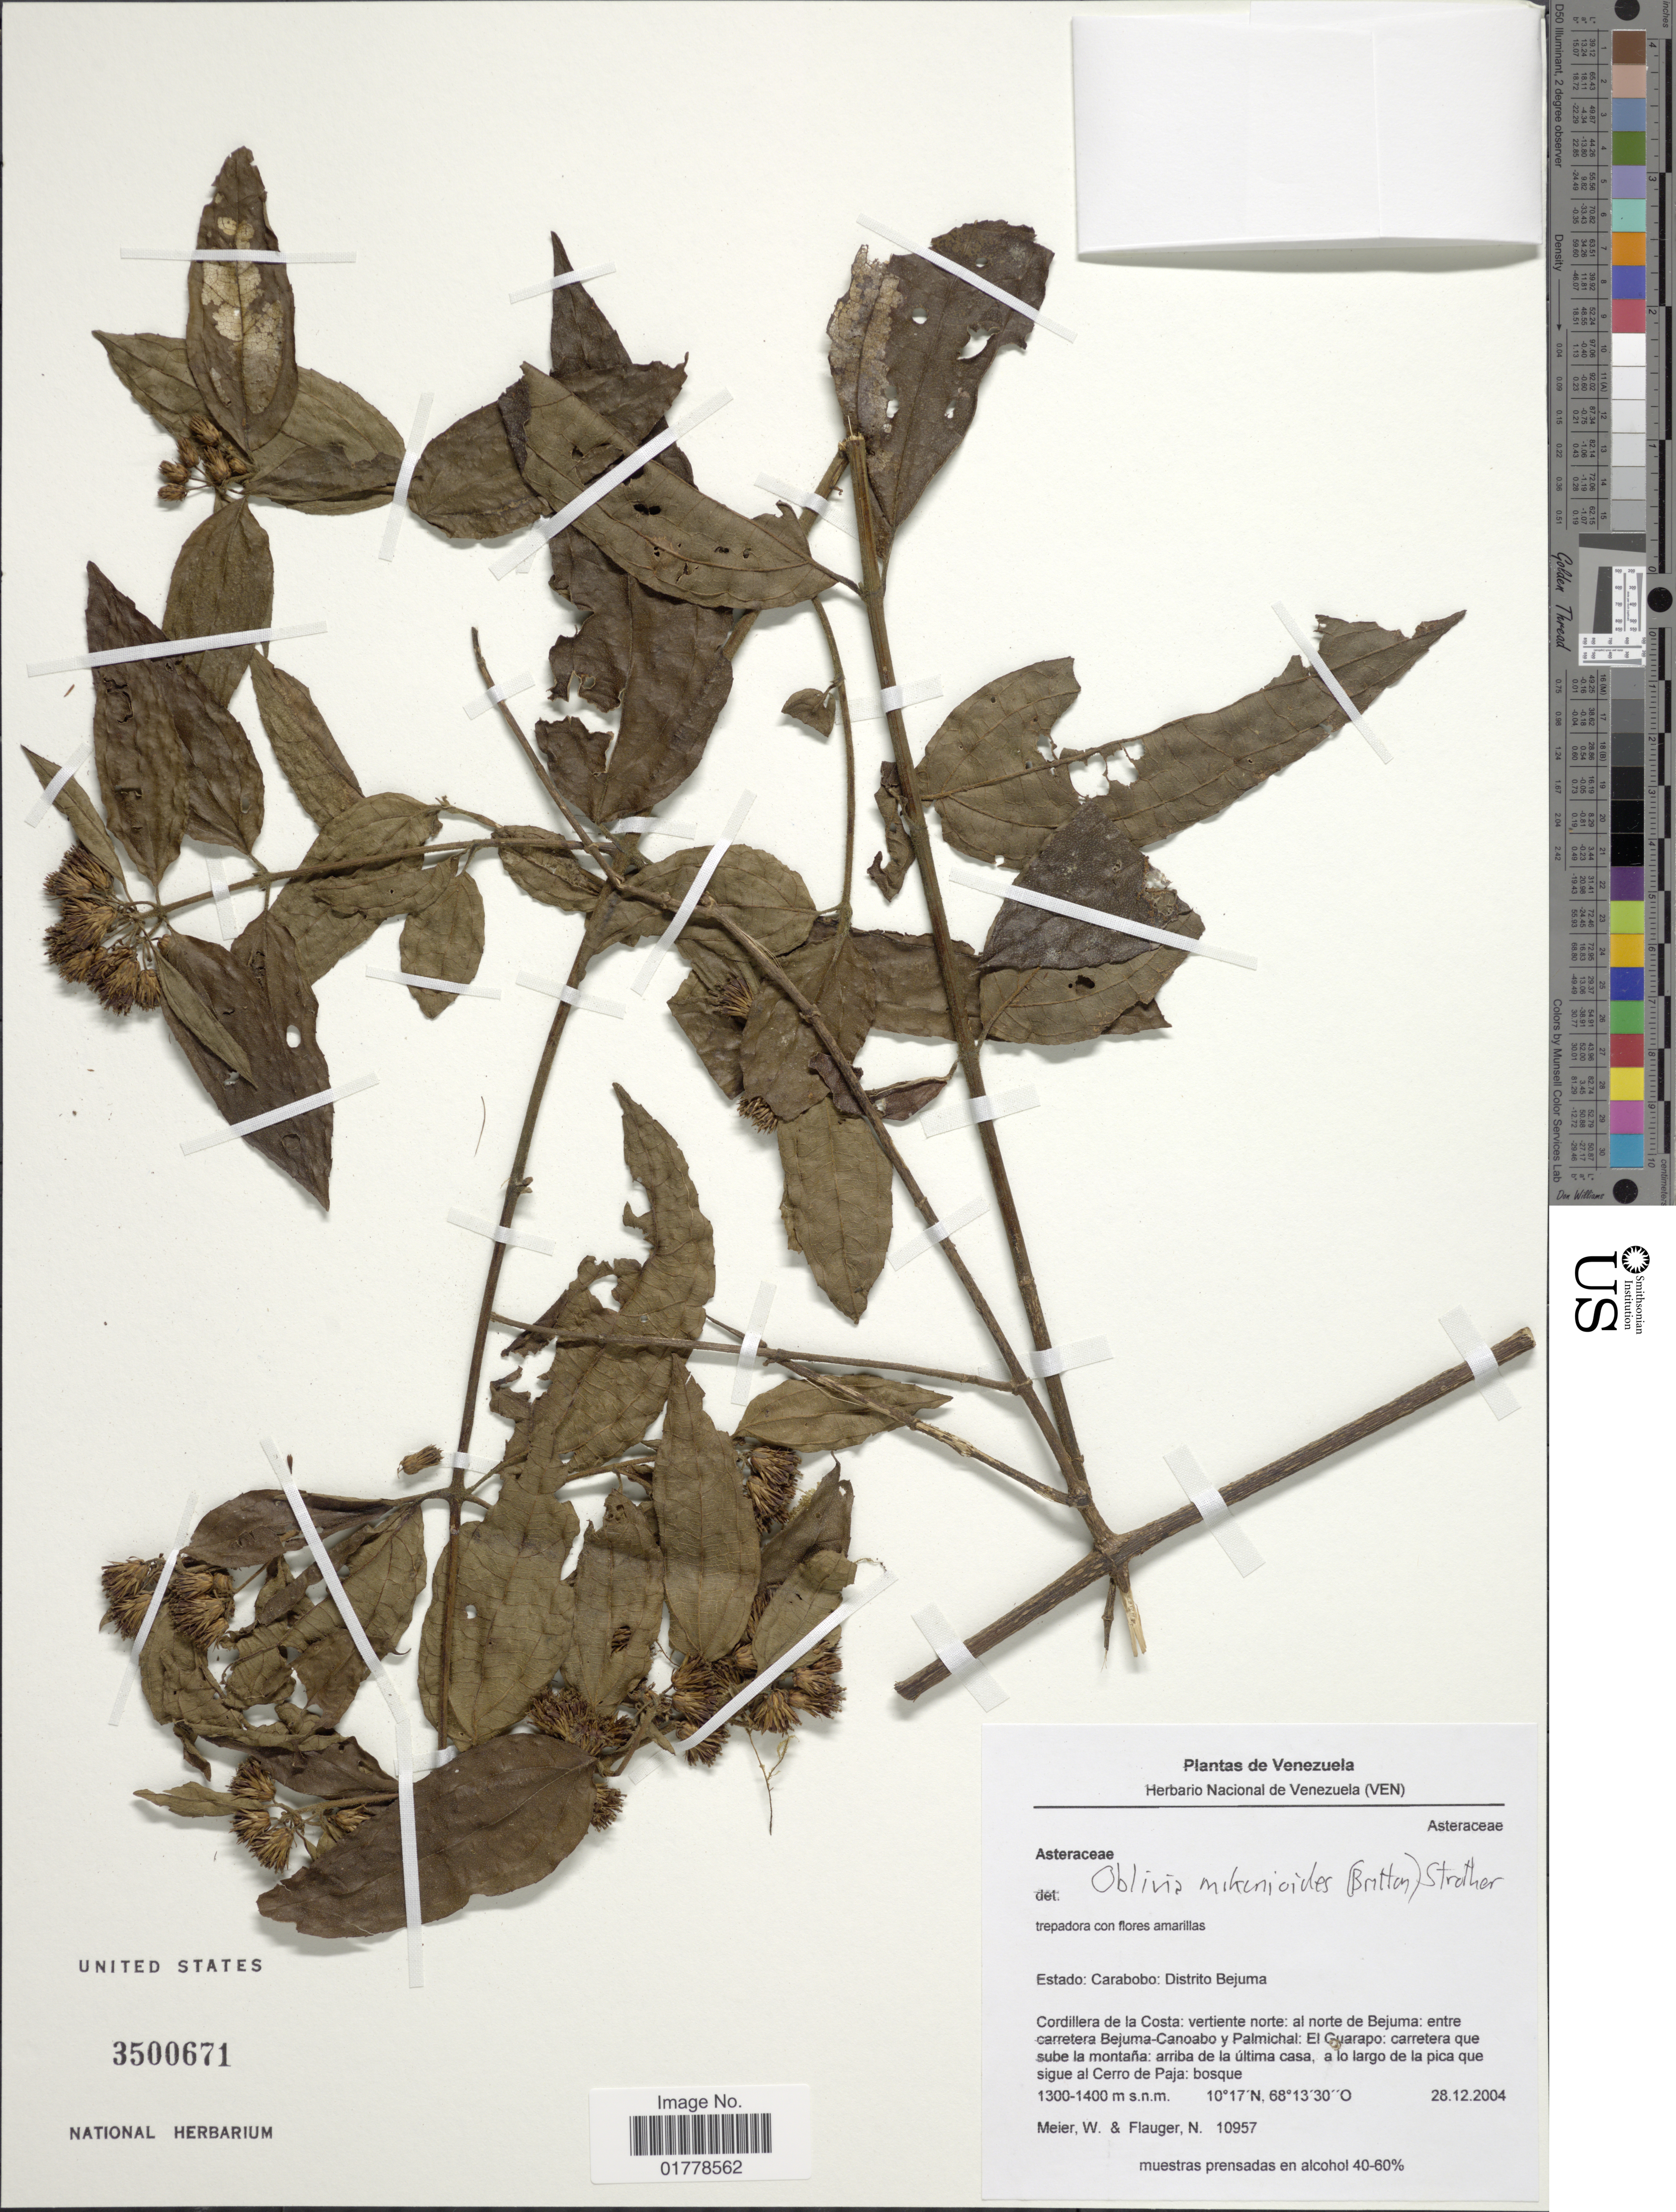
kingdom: Plantae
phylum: Tracheophyta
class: Magnoliopsida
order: Asterales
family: Asteraceae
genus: Oblivia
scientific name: Oblivia mikanioides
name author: (Britton) Strother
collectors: W. Meier & N. Flauger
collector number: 10957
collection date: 2004-12-28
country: Venezuela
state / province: Carabobo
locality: Estado: Carabobo: Distrito Bejuma. Cordillera de la Costa: vertiente norte: al norte de Bejuma: entre carretera Bejuma-Canoabo y Palmichal: El Guarapo: carretera que sube la montaña: arriba de la última casa, a lo largo de la pica que sigue al Cerro de Paja: bosque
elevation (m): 1300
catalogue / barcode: US 3500671